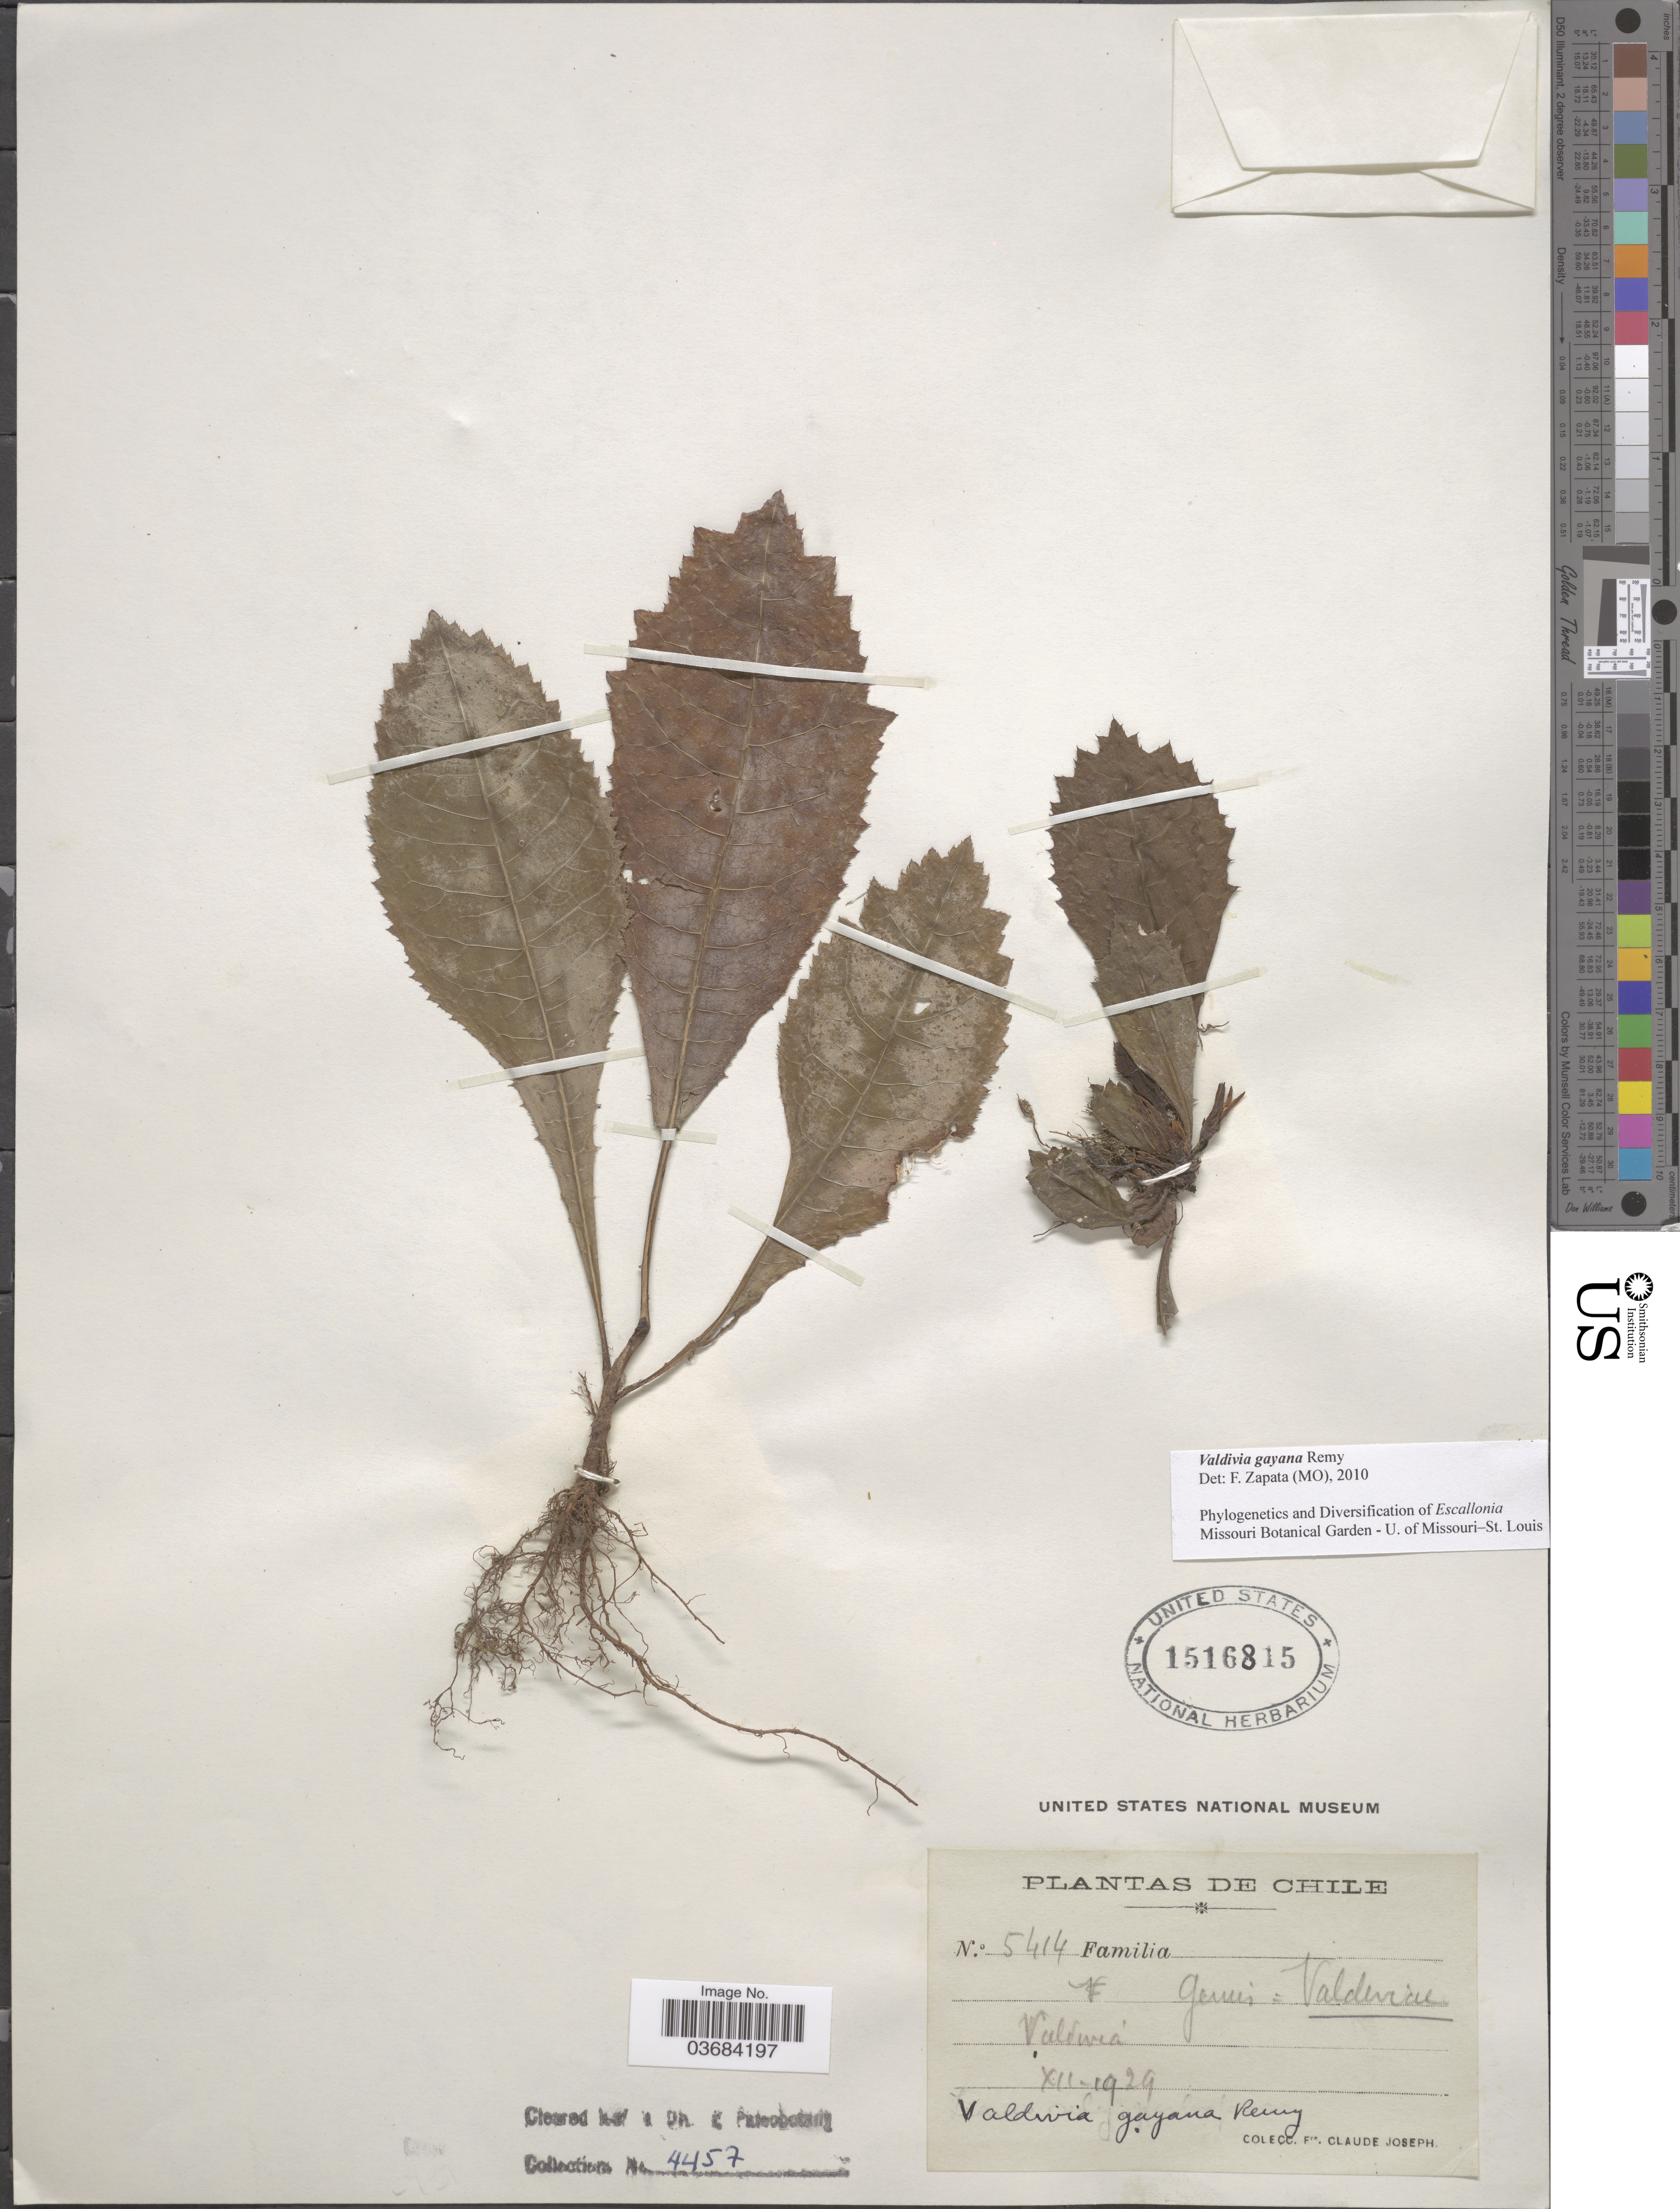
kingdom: Plantae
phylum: Tracheophyta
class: Magnoliopsida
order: Escalloniales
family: Escalloniaceae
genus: Valdivia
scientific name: Valdivia gayana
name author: Remy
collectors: Bro. Claude-Joseph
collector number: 5414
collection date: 1929-12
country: Chile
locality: Valdivia.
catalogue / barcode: US 1516815